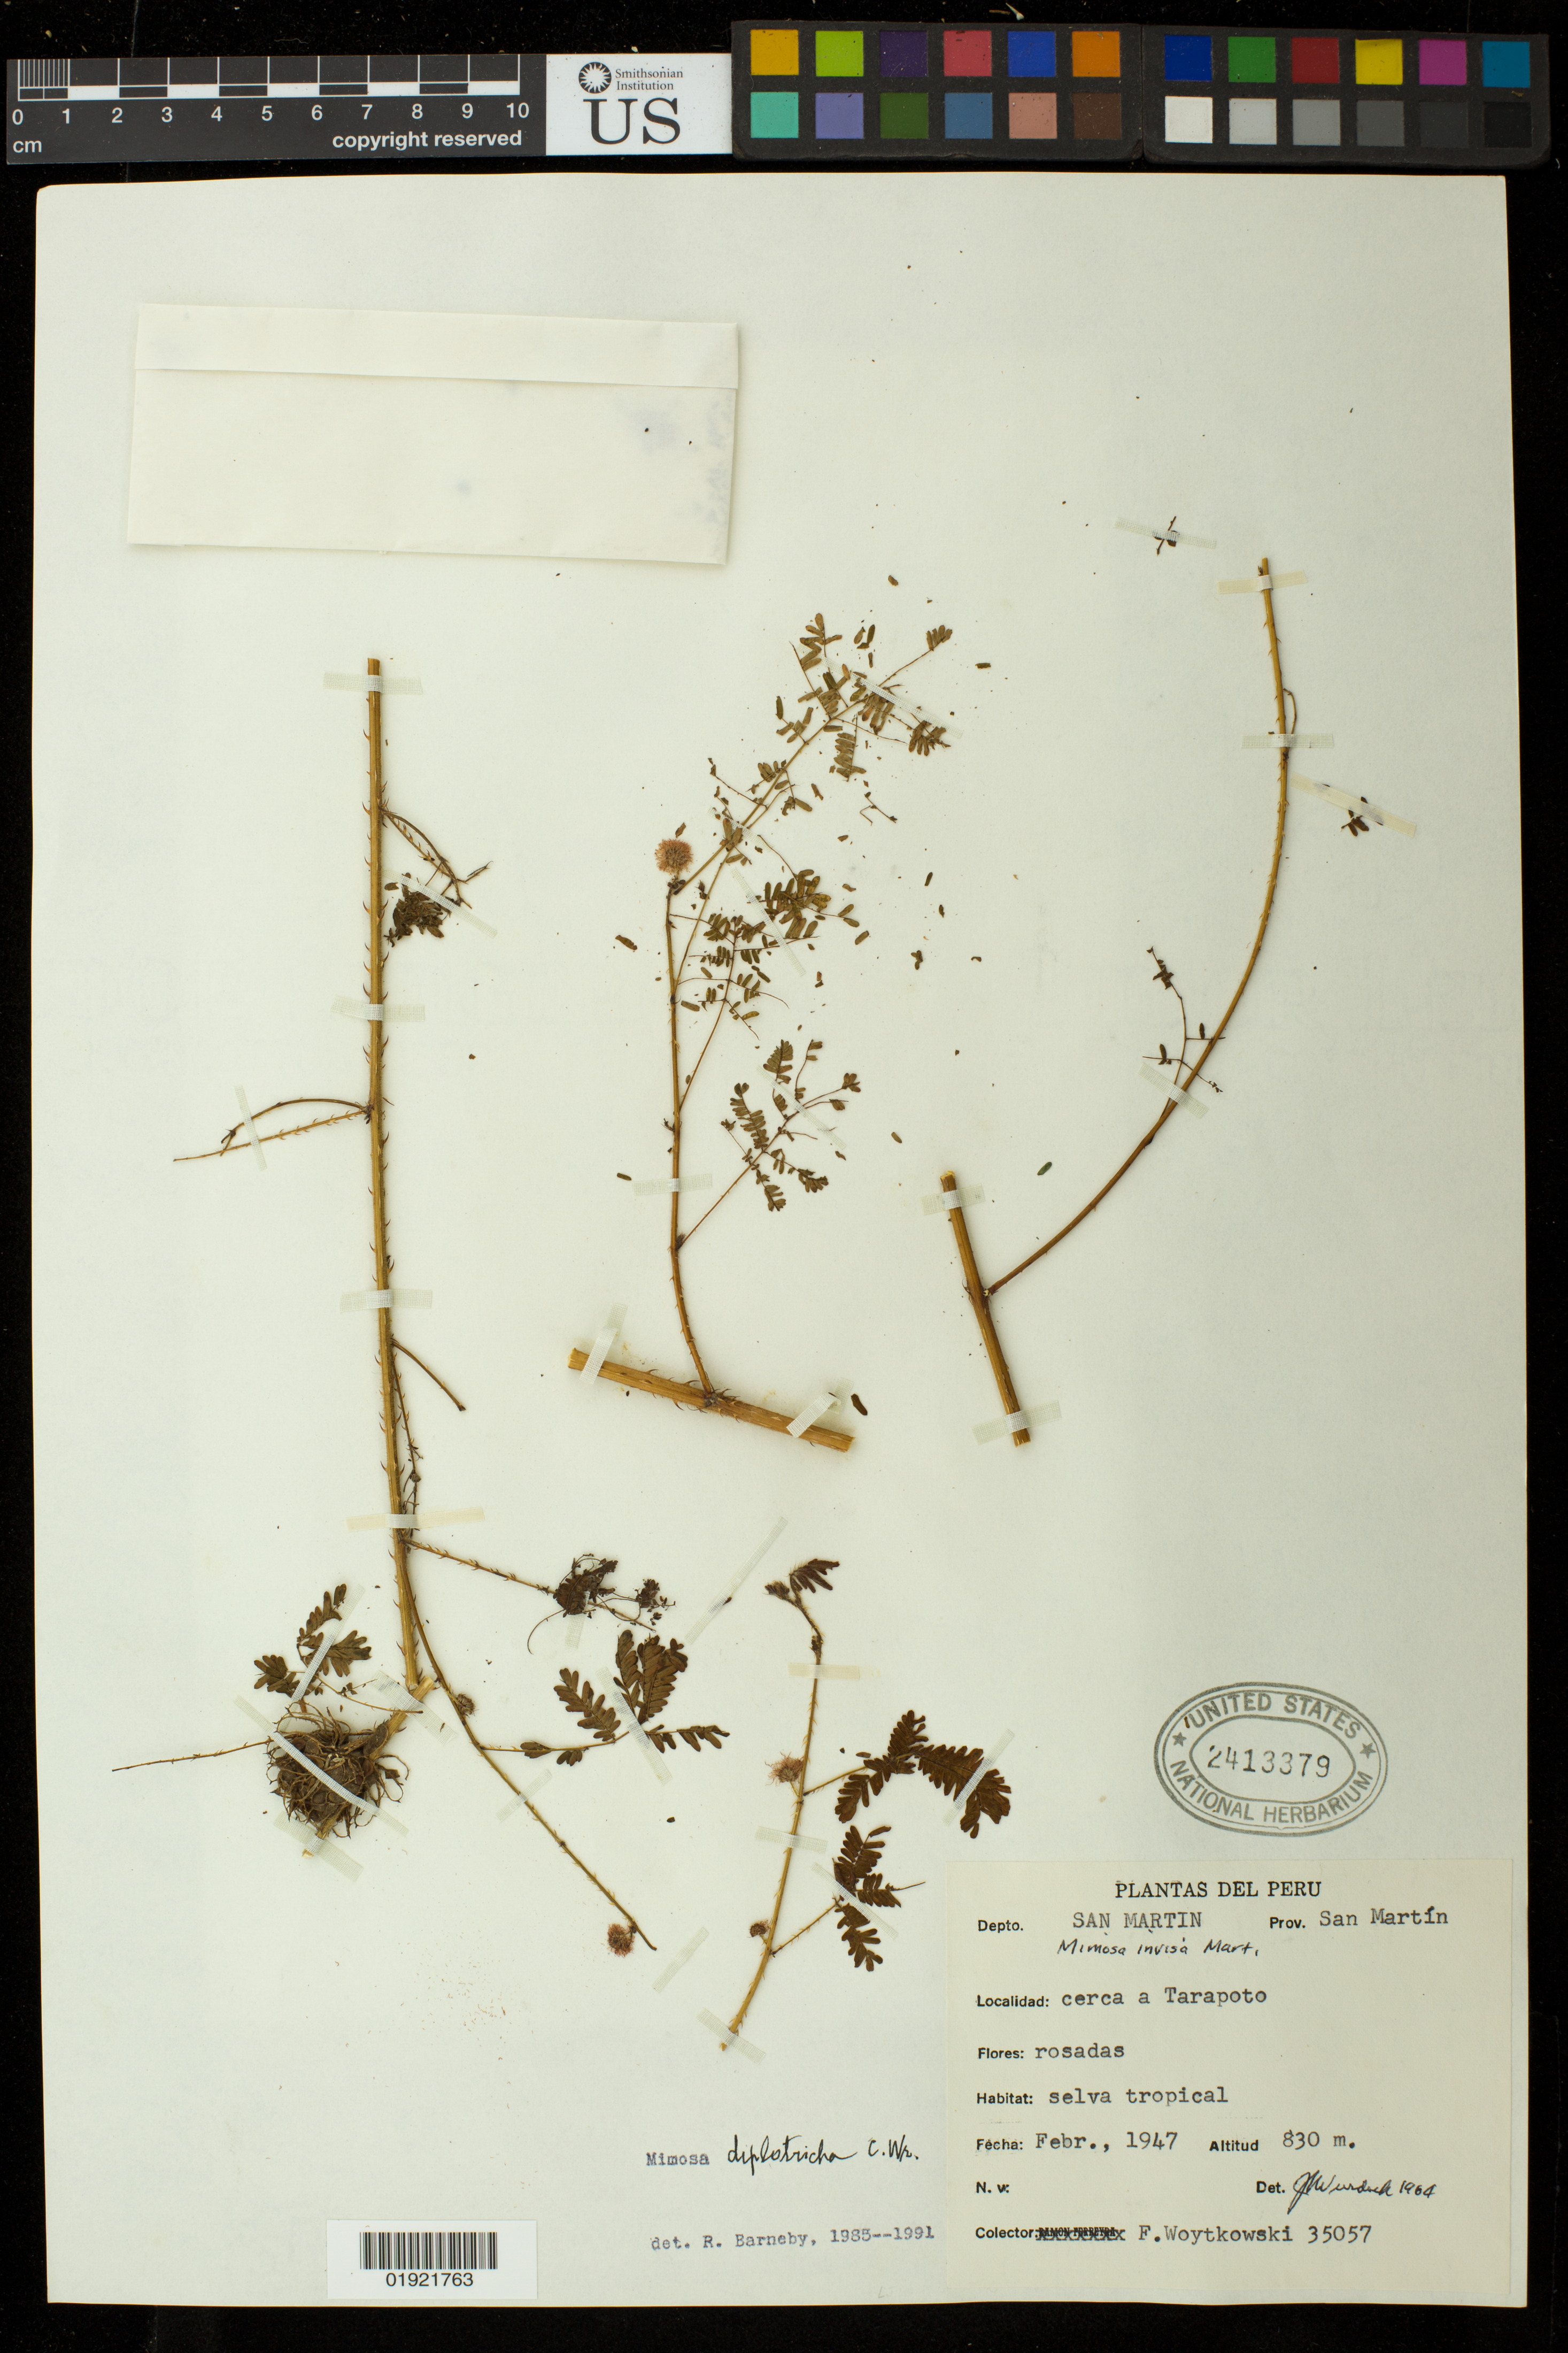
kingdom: Plantae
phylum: Tracheophyta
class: Magnoliopsida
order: Fabales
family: Fabaceae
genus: Mimosa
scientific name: Mimosa diplotricha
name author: C. Wright in Sauvalle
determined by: Barneby, Rupert C., (NY)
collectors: F. Woytkowski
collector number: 35057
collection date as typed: Febr., 1947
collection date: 1947-02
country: Peru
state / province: San Martín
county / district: San Martín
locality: cerca a Tarapoto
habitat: selva tropical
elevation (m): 830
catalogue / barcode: US 2413379